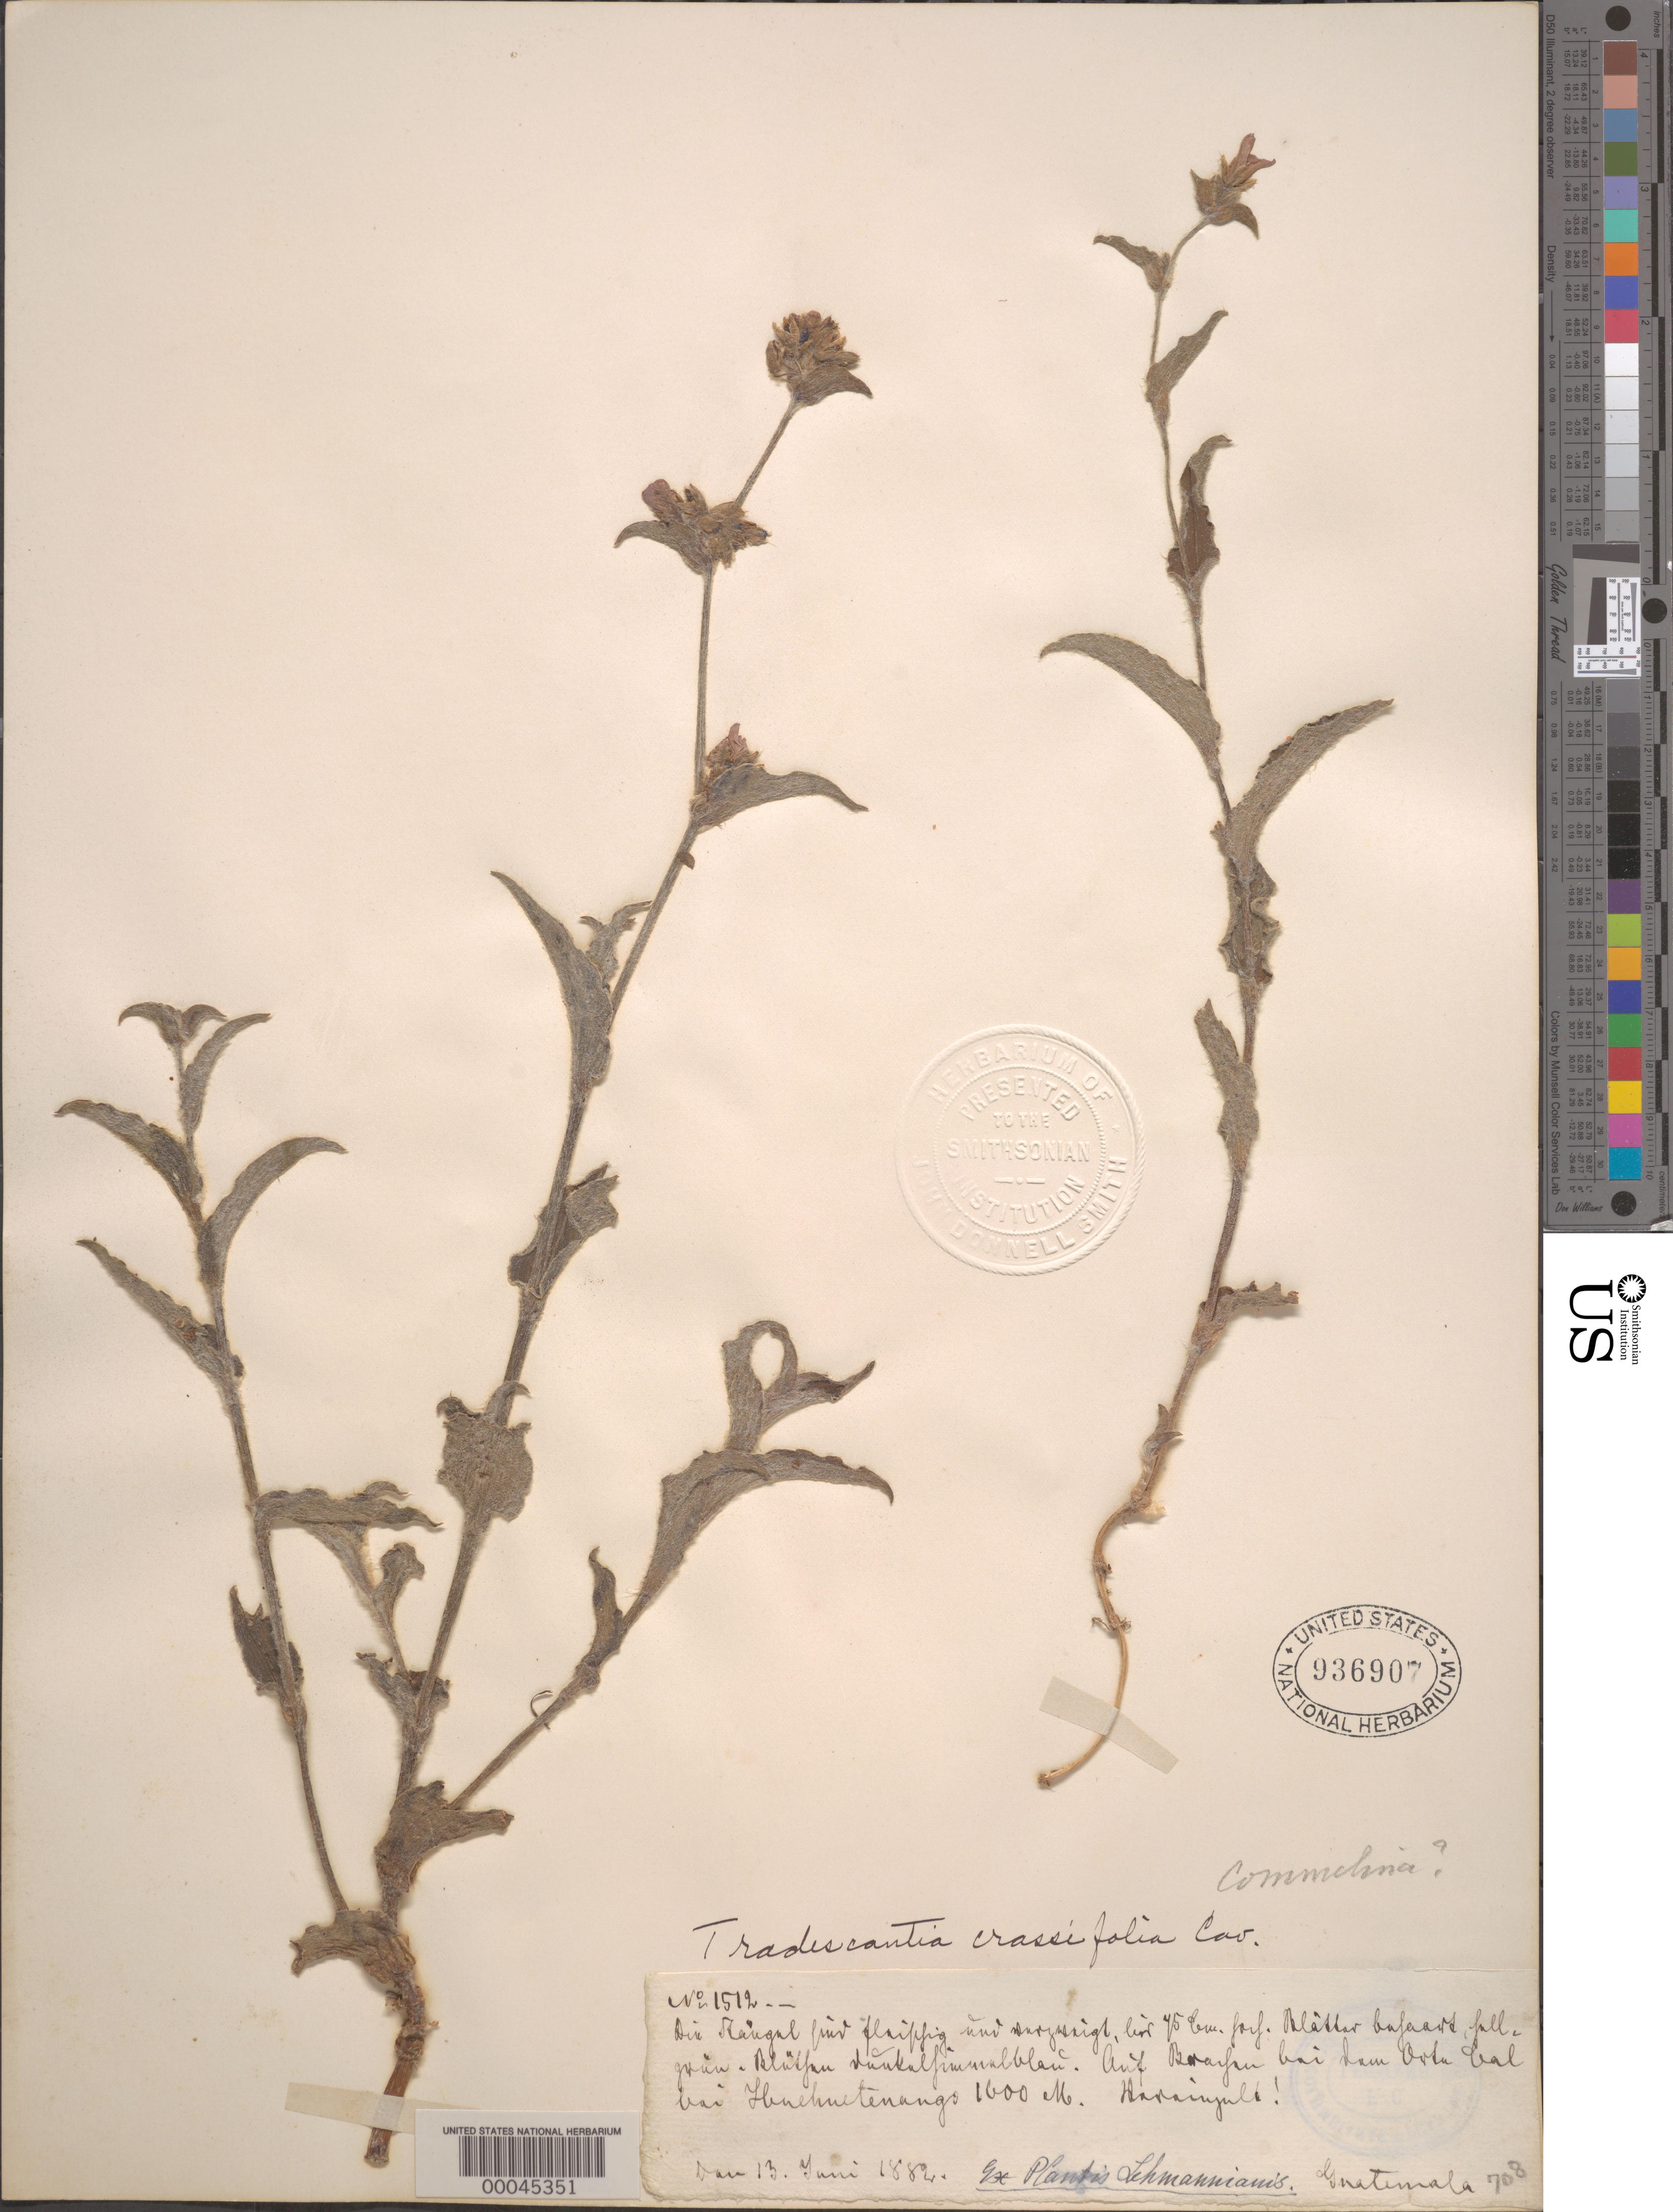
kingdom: Plantae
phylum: Tracheophyta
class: Liliopsida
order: Commelinales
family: Commelinaceae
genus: Tradescantia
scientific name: Tradescantia crassifolia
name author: Cav.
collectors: F. C. Lehmann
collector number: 1512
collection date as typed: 13 Jun 1882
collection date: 1882-06-13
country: Guatemala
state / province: Huehuetenango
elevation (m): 1000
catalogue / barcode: US 936907